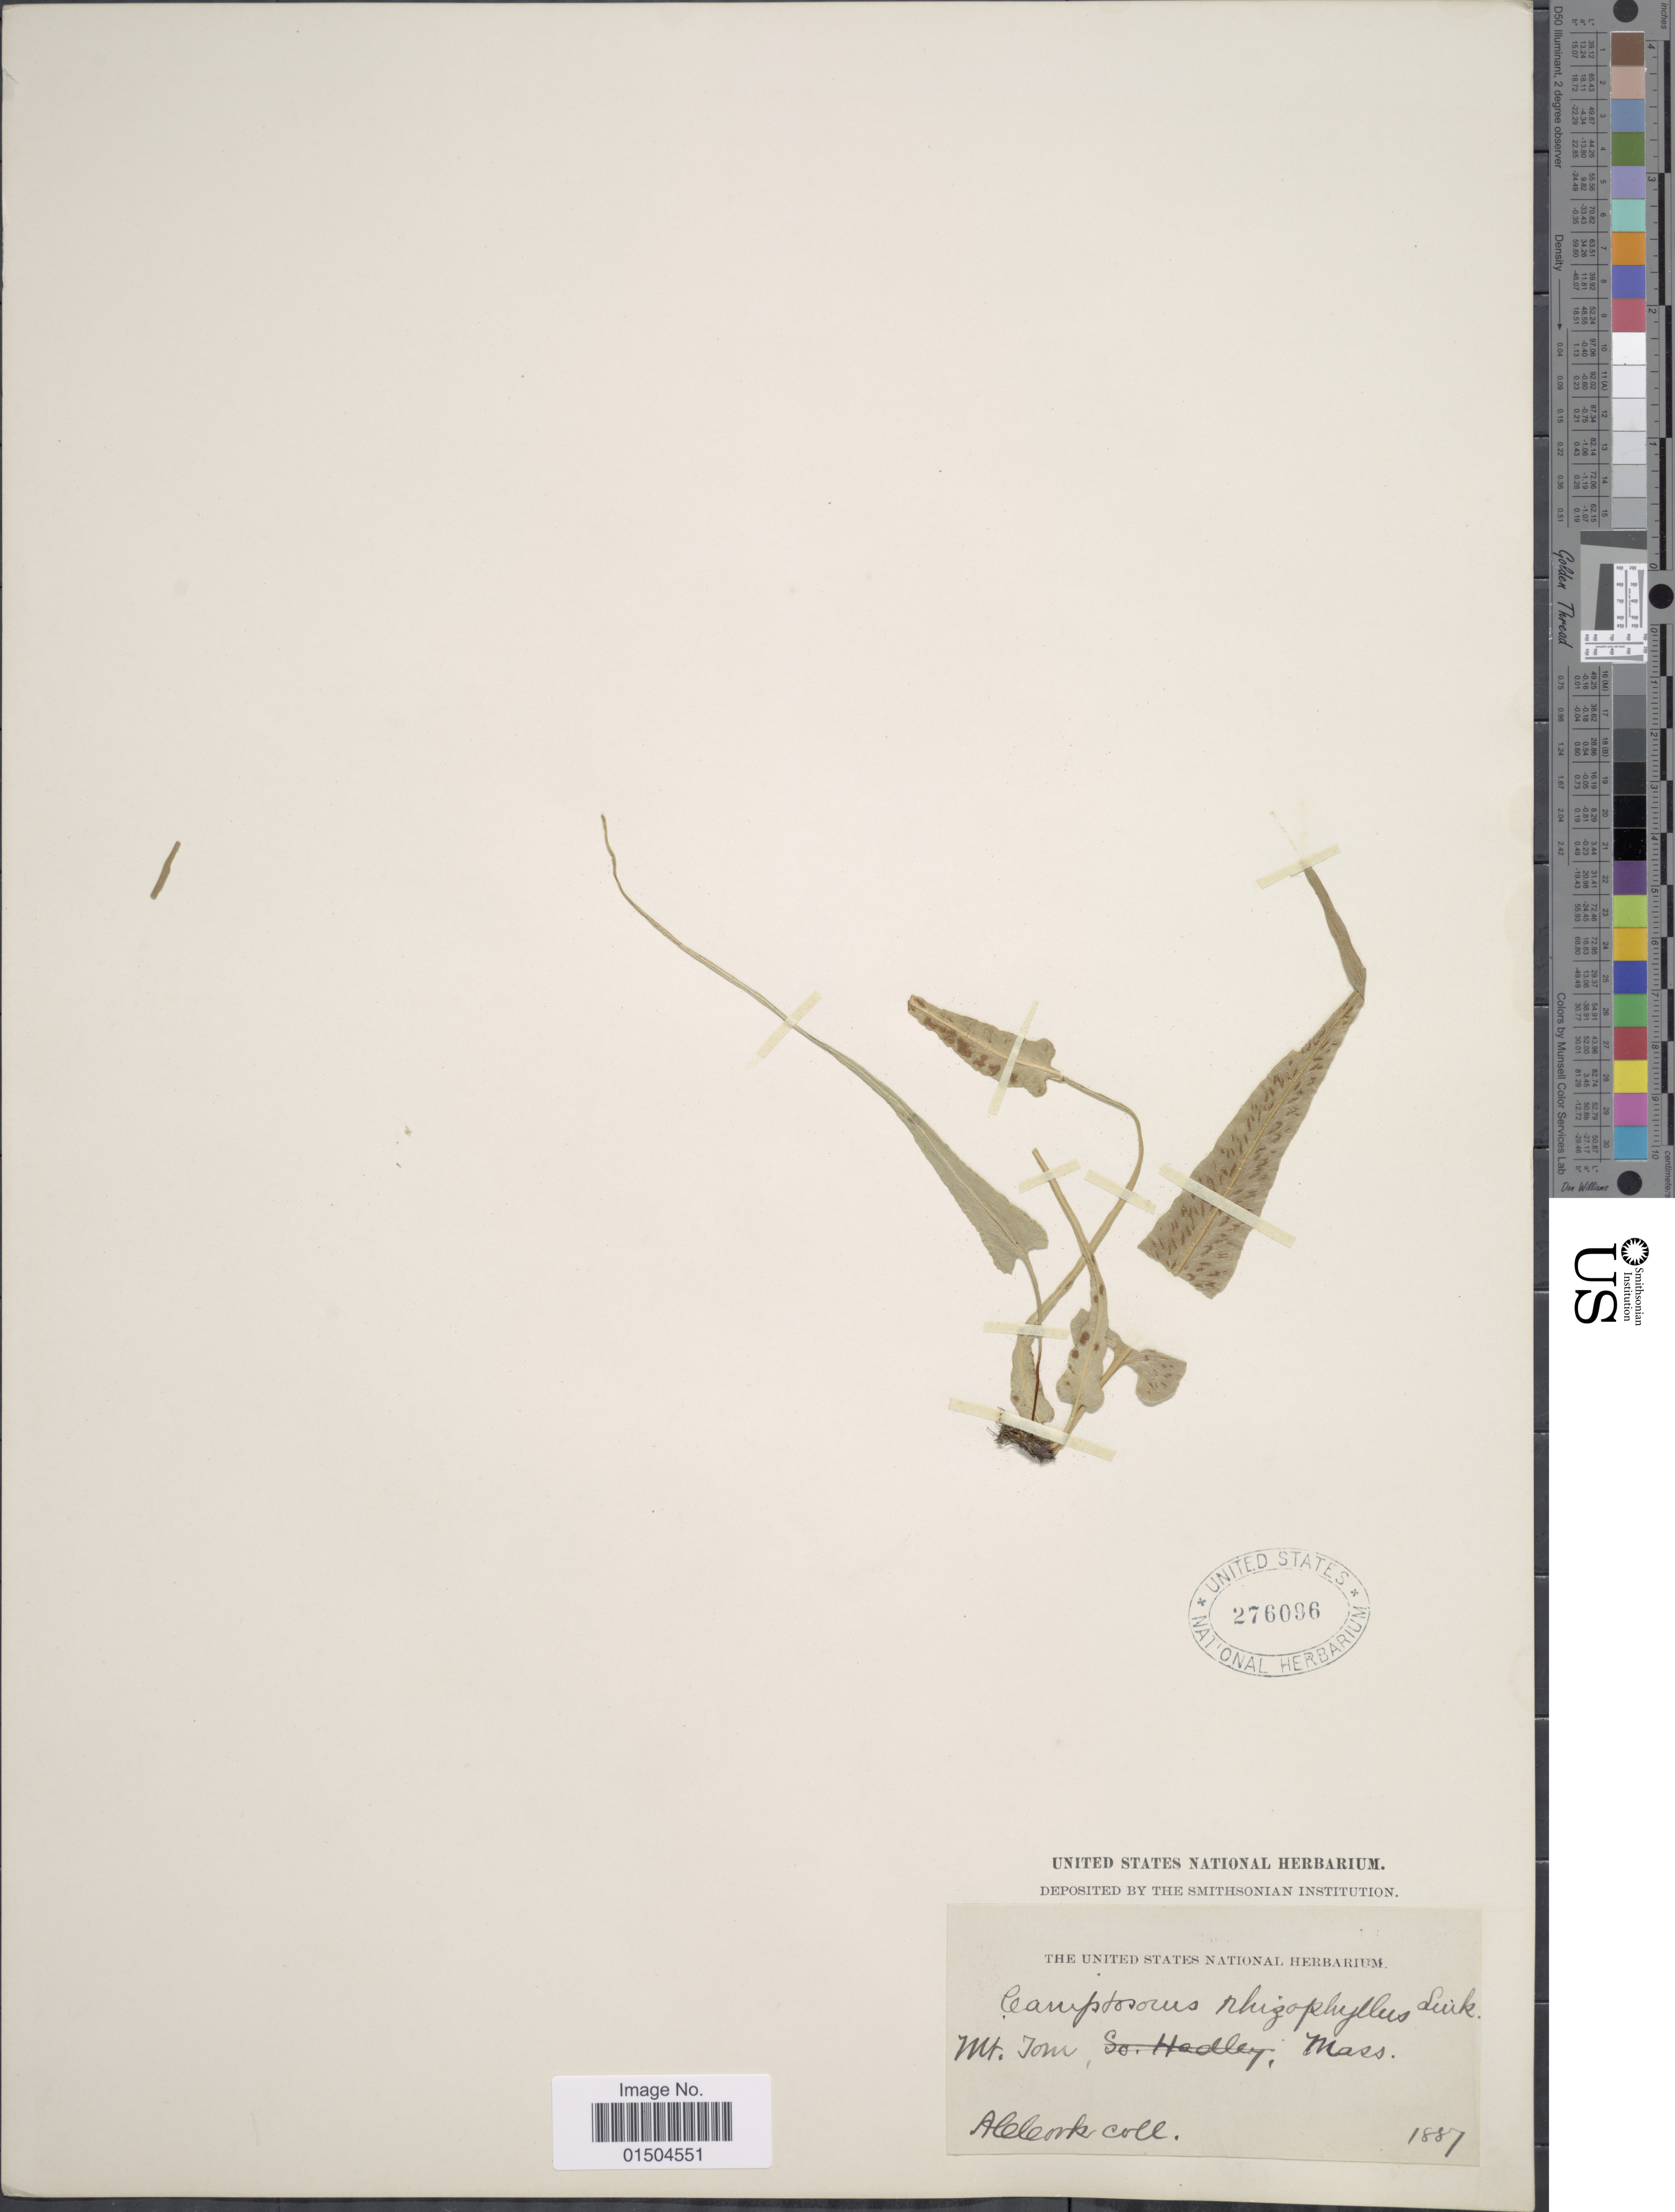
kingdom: Plantae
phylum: Tracheophyta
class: Polypodiopsida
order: Polypodiales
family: Aspleniaceae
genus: Asplenium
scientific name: Asplenium rhizophyllum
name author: L.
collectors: A. Cook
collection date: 1887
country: United States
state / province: Massachusetts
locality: Mt. Tom.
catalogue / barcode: US 276096